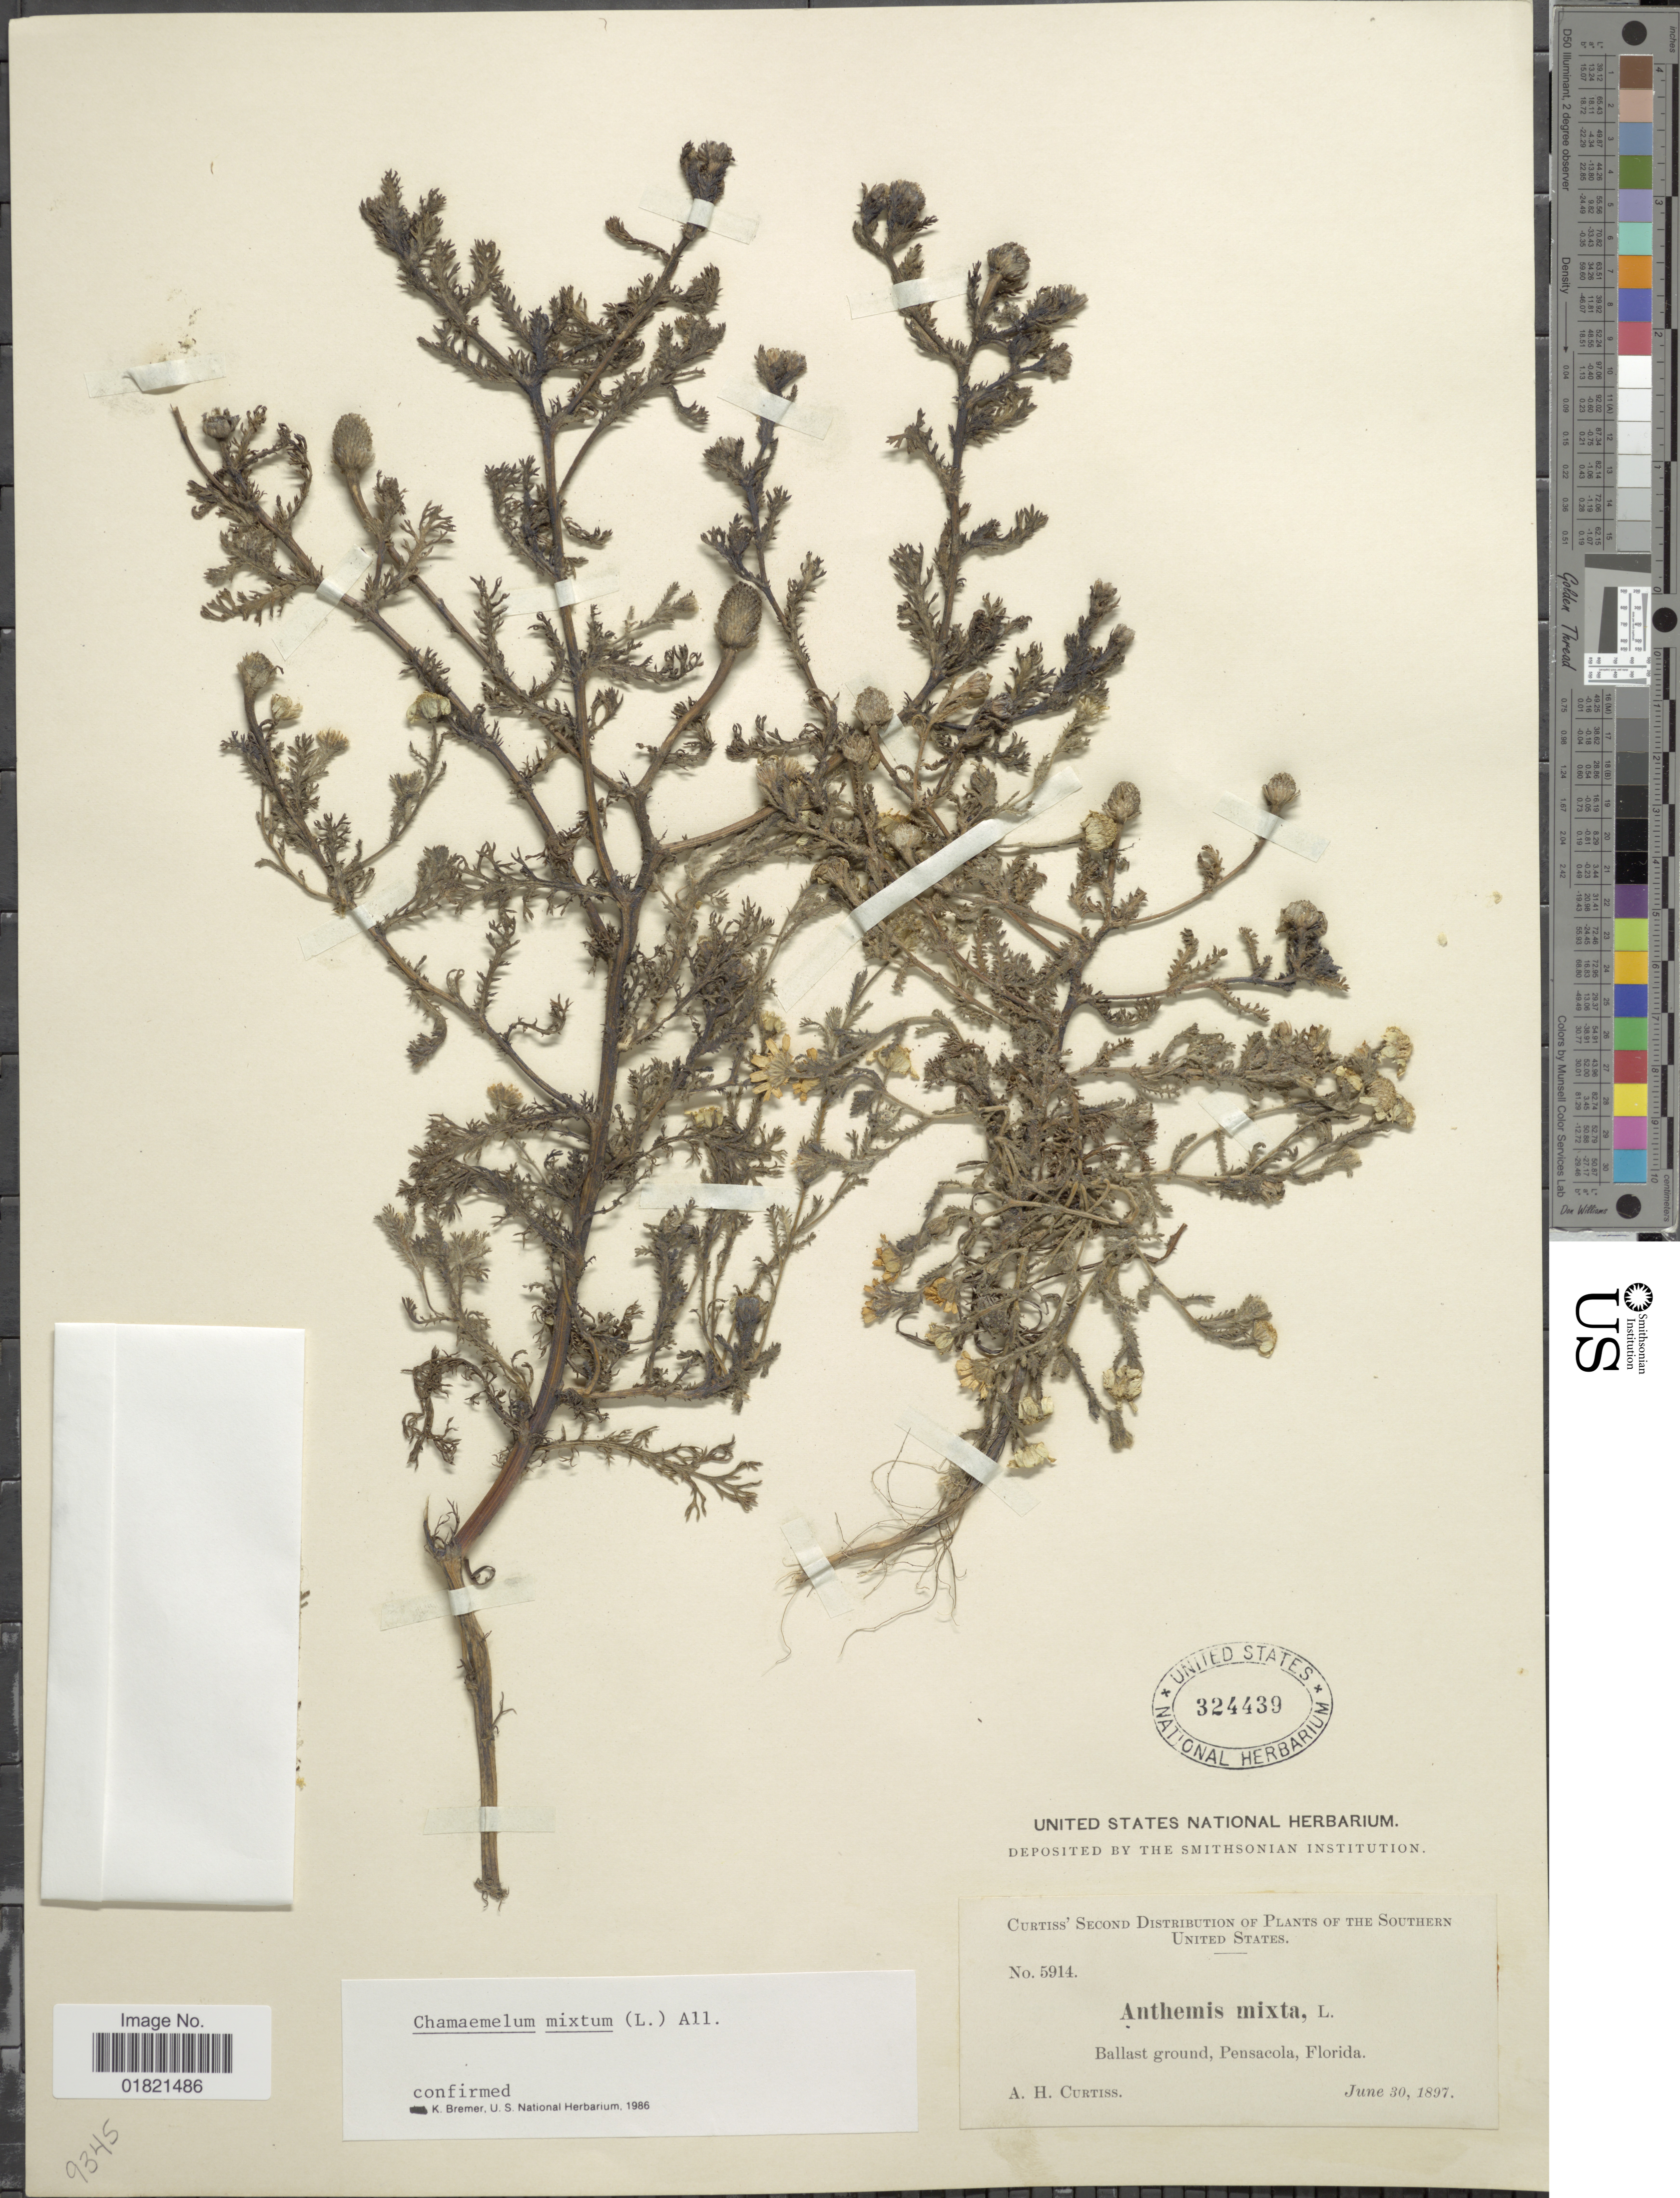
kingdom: Plantae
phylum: Tracheophyta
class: Magnoliopsida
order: Asterales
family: Asteraceae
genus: Chamaemelum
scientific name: Chamaemelum mixtum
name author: L.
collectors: A. H. Curtiss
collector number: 5914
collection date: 1897-06-30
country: United States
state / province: Florida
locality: Ballast ground, Pensacola, Southern United States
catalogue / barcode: US 324439